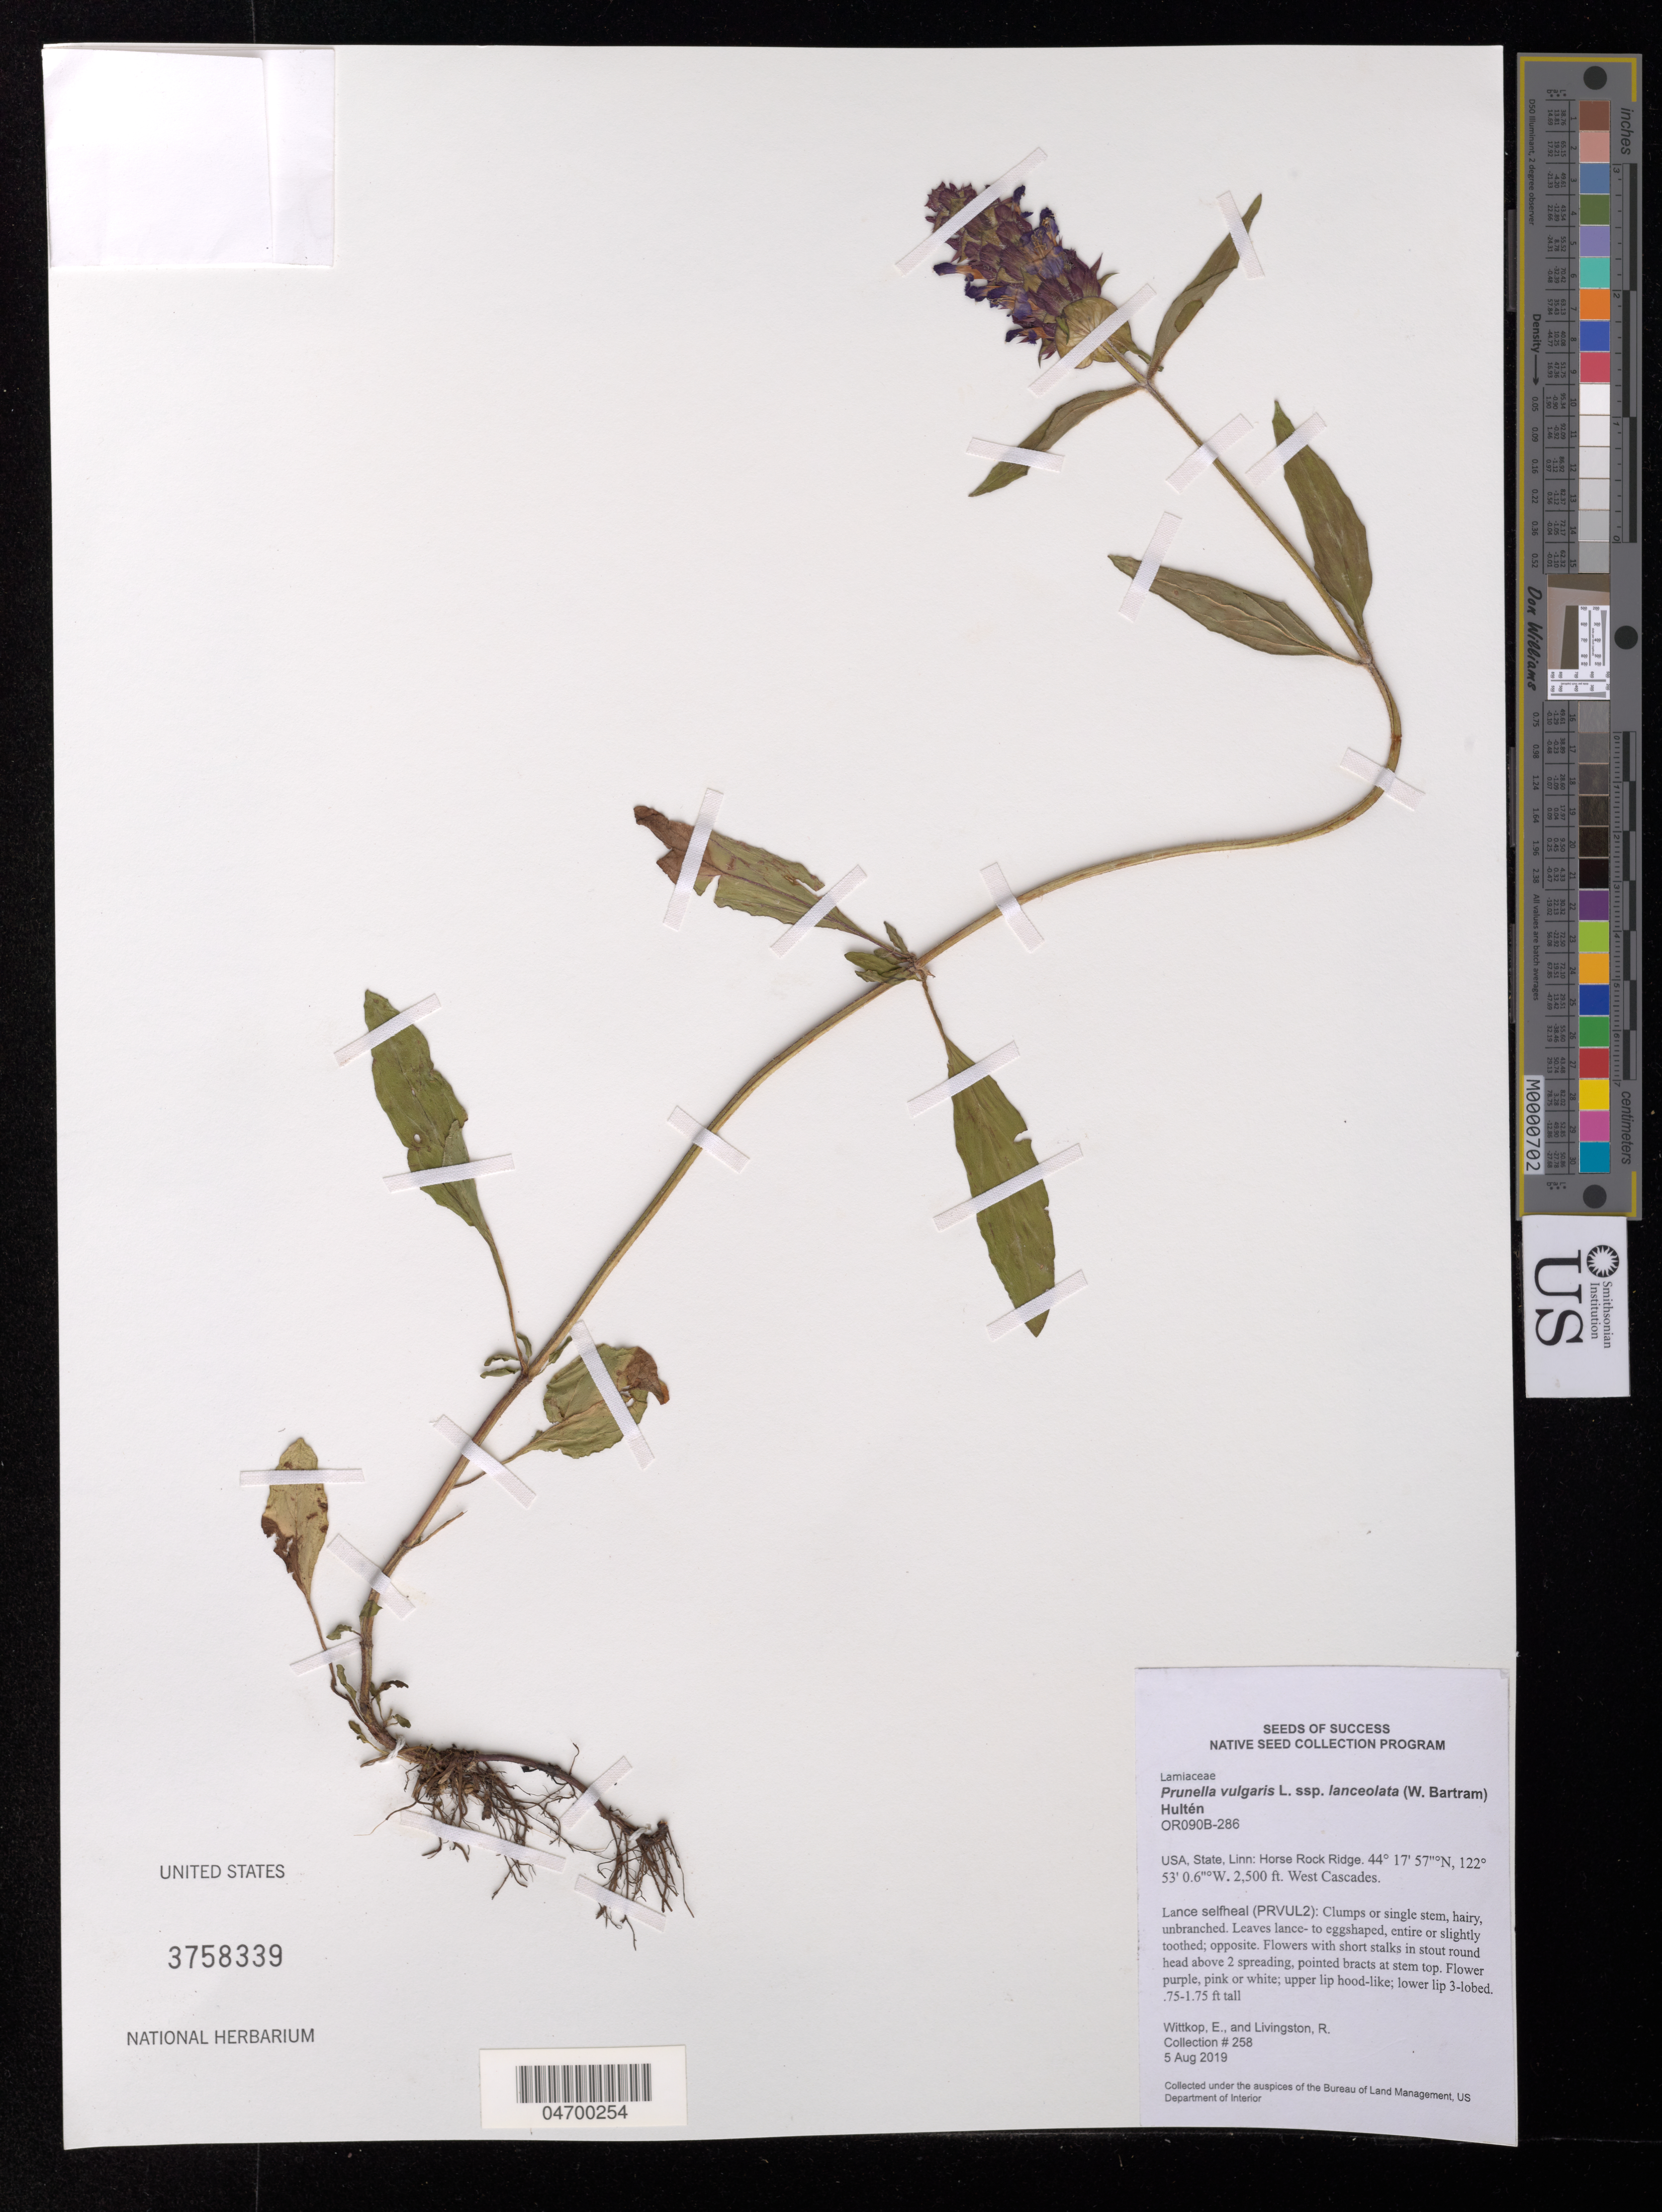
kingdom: Plantae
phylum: Tracheophyta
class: Magnoliopsida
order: Lamiales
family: Lamiaceae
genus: Prunella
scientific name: Prunella vulgaris subsp. lanceolata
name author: (W.P.C. Barton) Piper & Beattie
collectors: E. Wittkop & R. Livingston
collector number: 258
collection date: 2019-08-05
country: United States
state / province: Oregon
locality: State, Linn: Horse Rock Ridge. West Cascades.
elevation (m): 762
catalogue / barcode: US 3758339